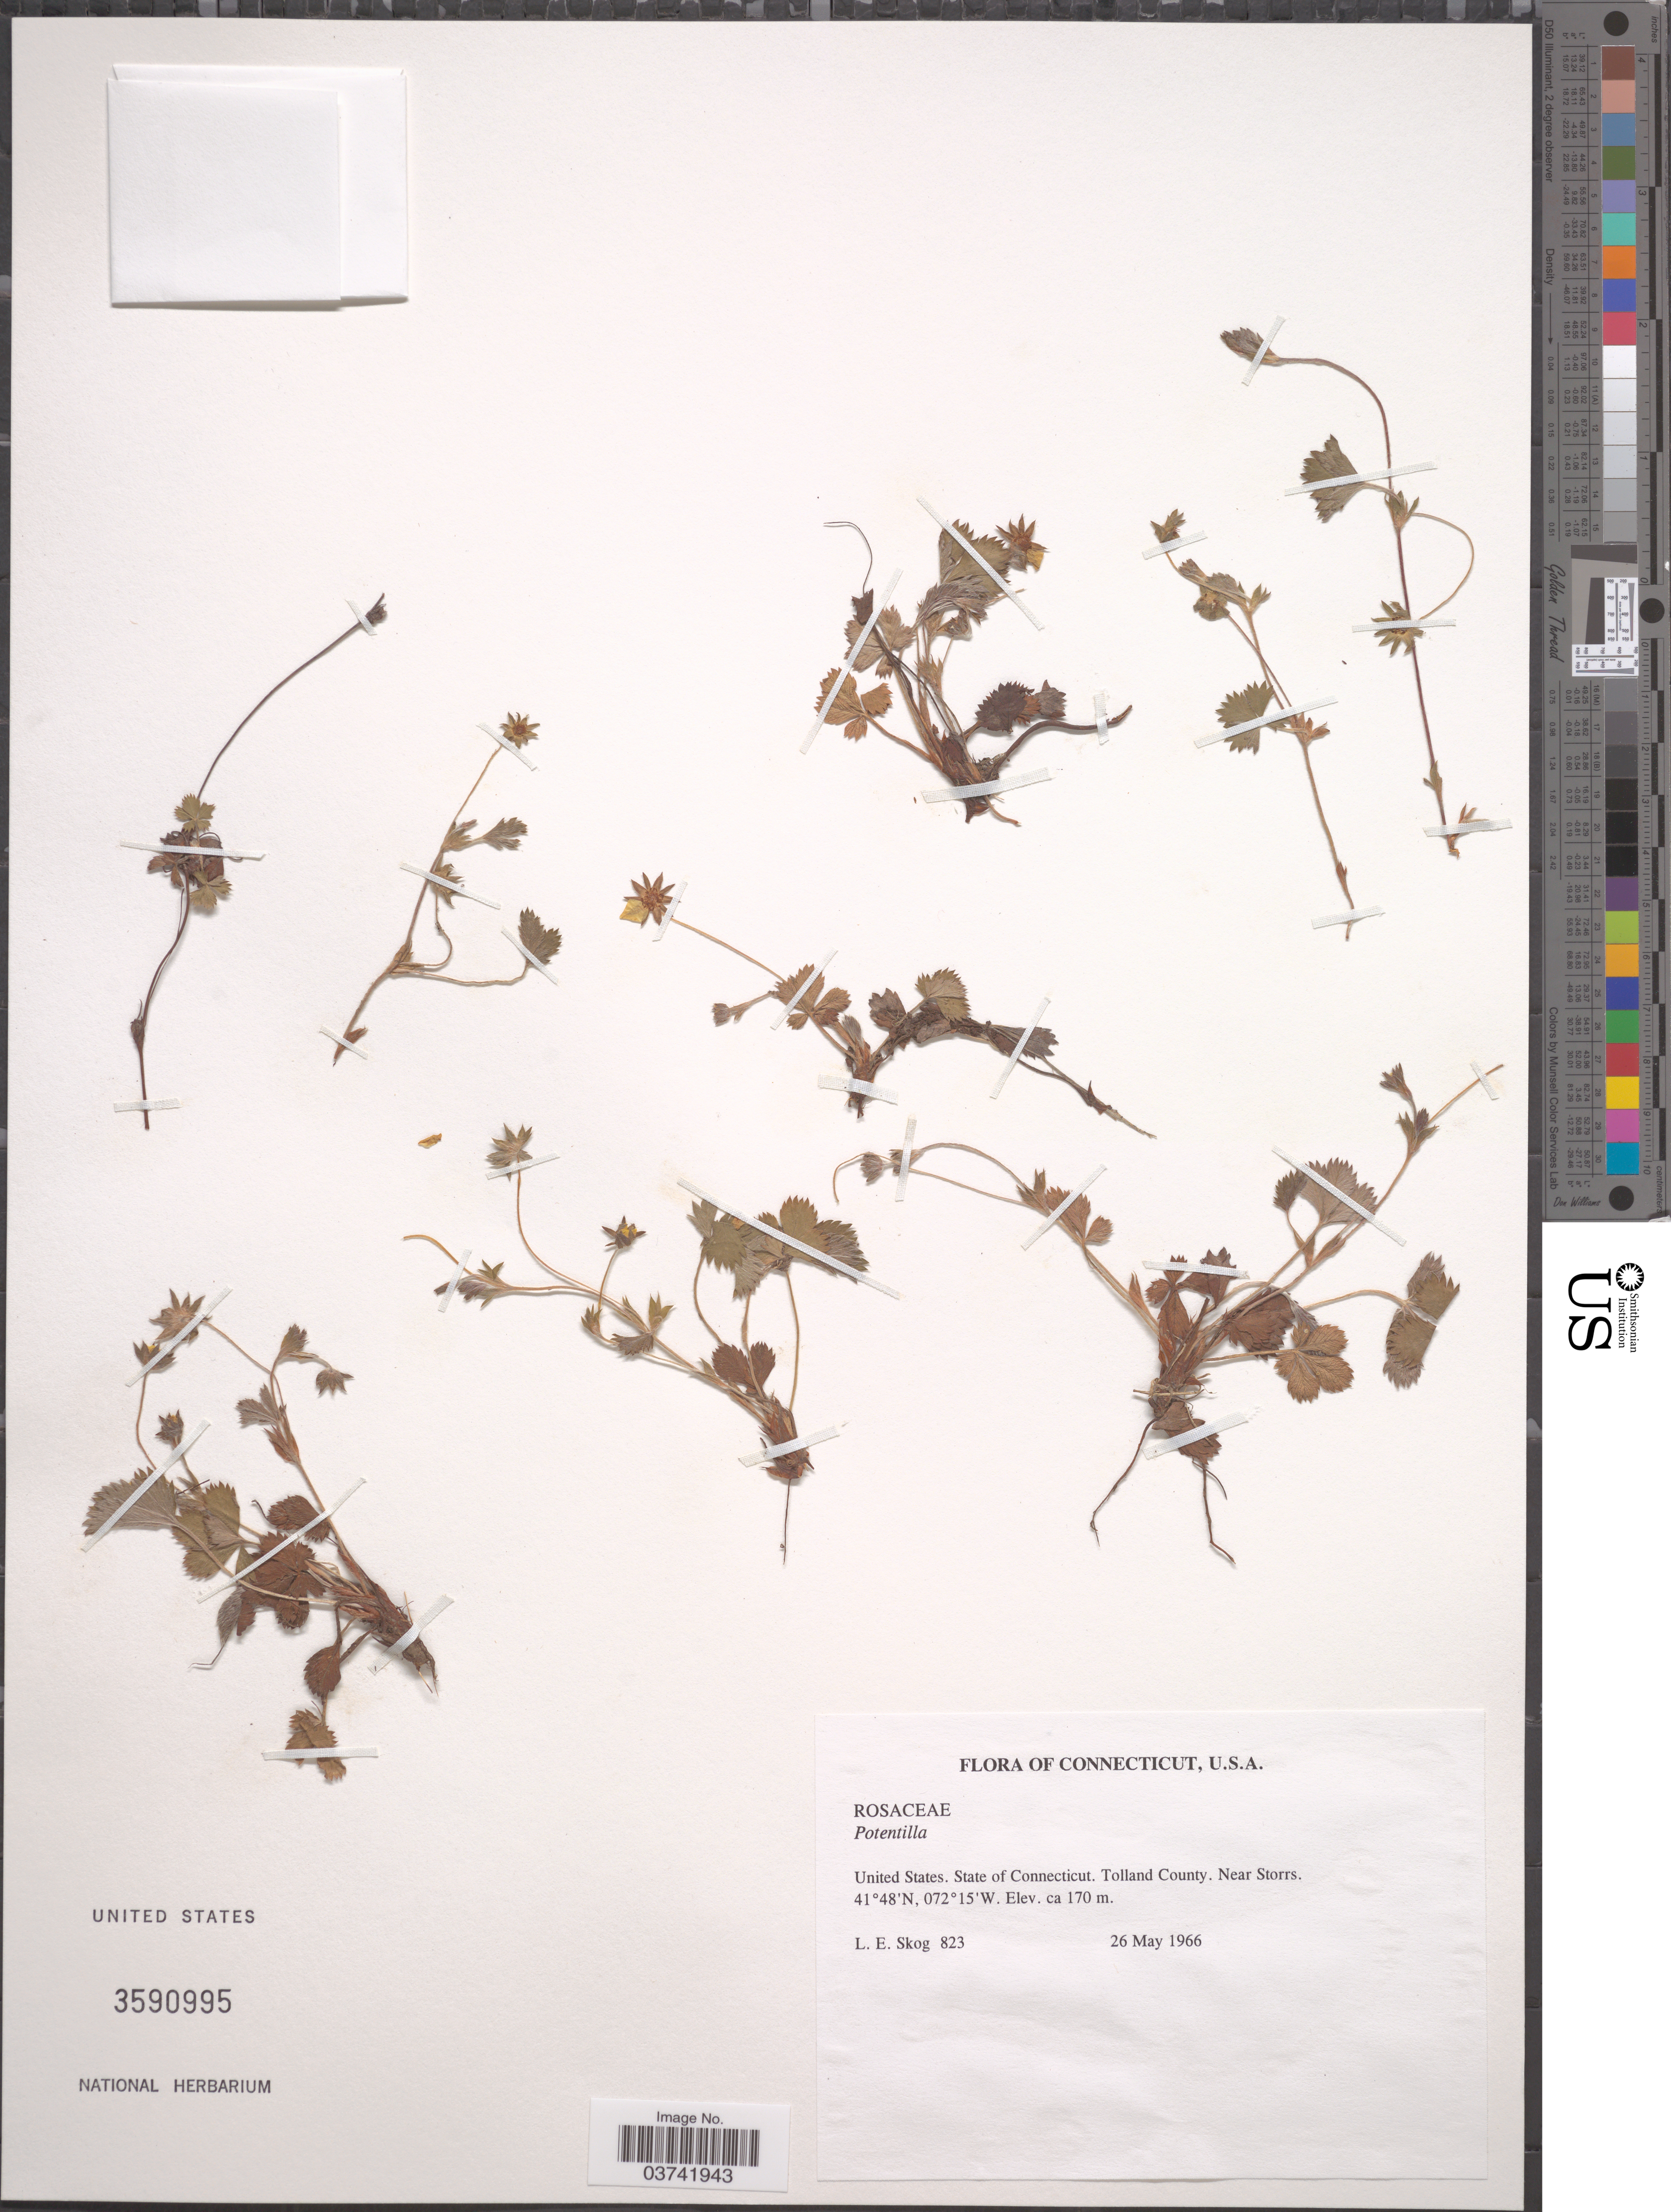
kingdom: Plantae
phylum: Tracheophyta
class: Magnoliopsida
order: Rosales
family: Rosaceae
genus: Potentilla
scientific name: Potentilla sp.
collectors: L. E. Skog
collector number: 823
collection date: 1966-05-26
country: United States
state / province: Connecticut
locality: Tolland County, near Storrs.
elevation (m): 170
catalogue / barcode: US 3590995